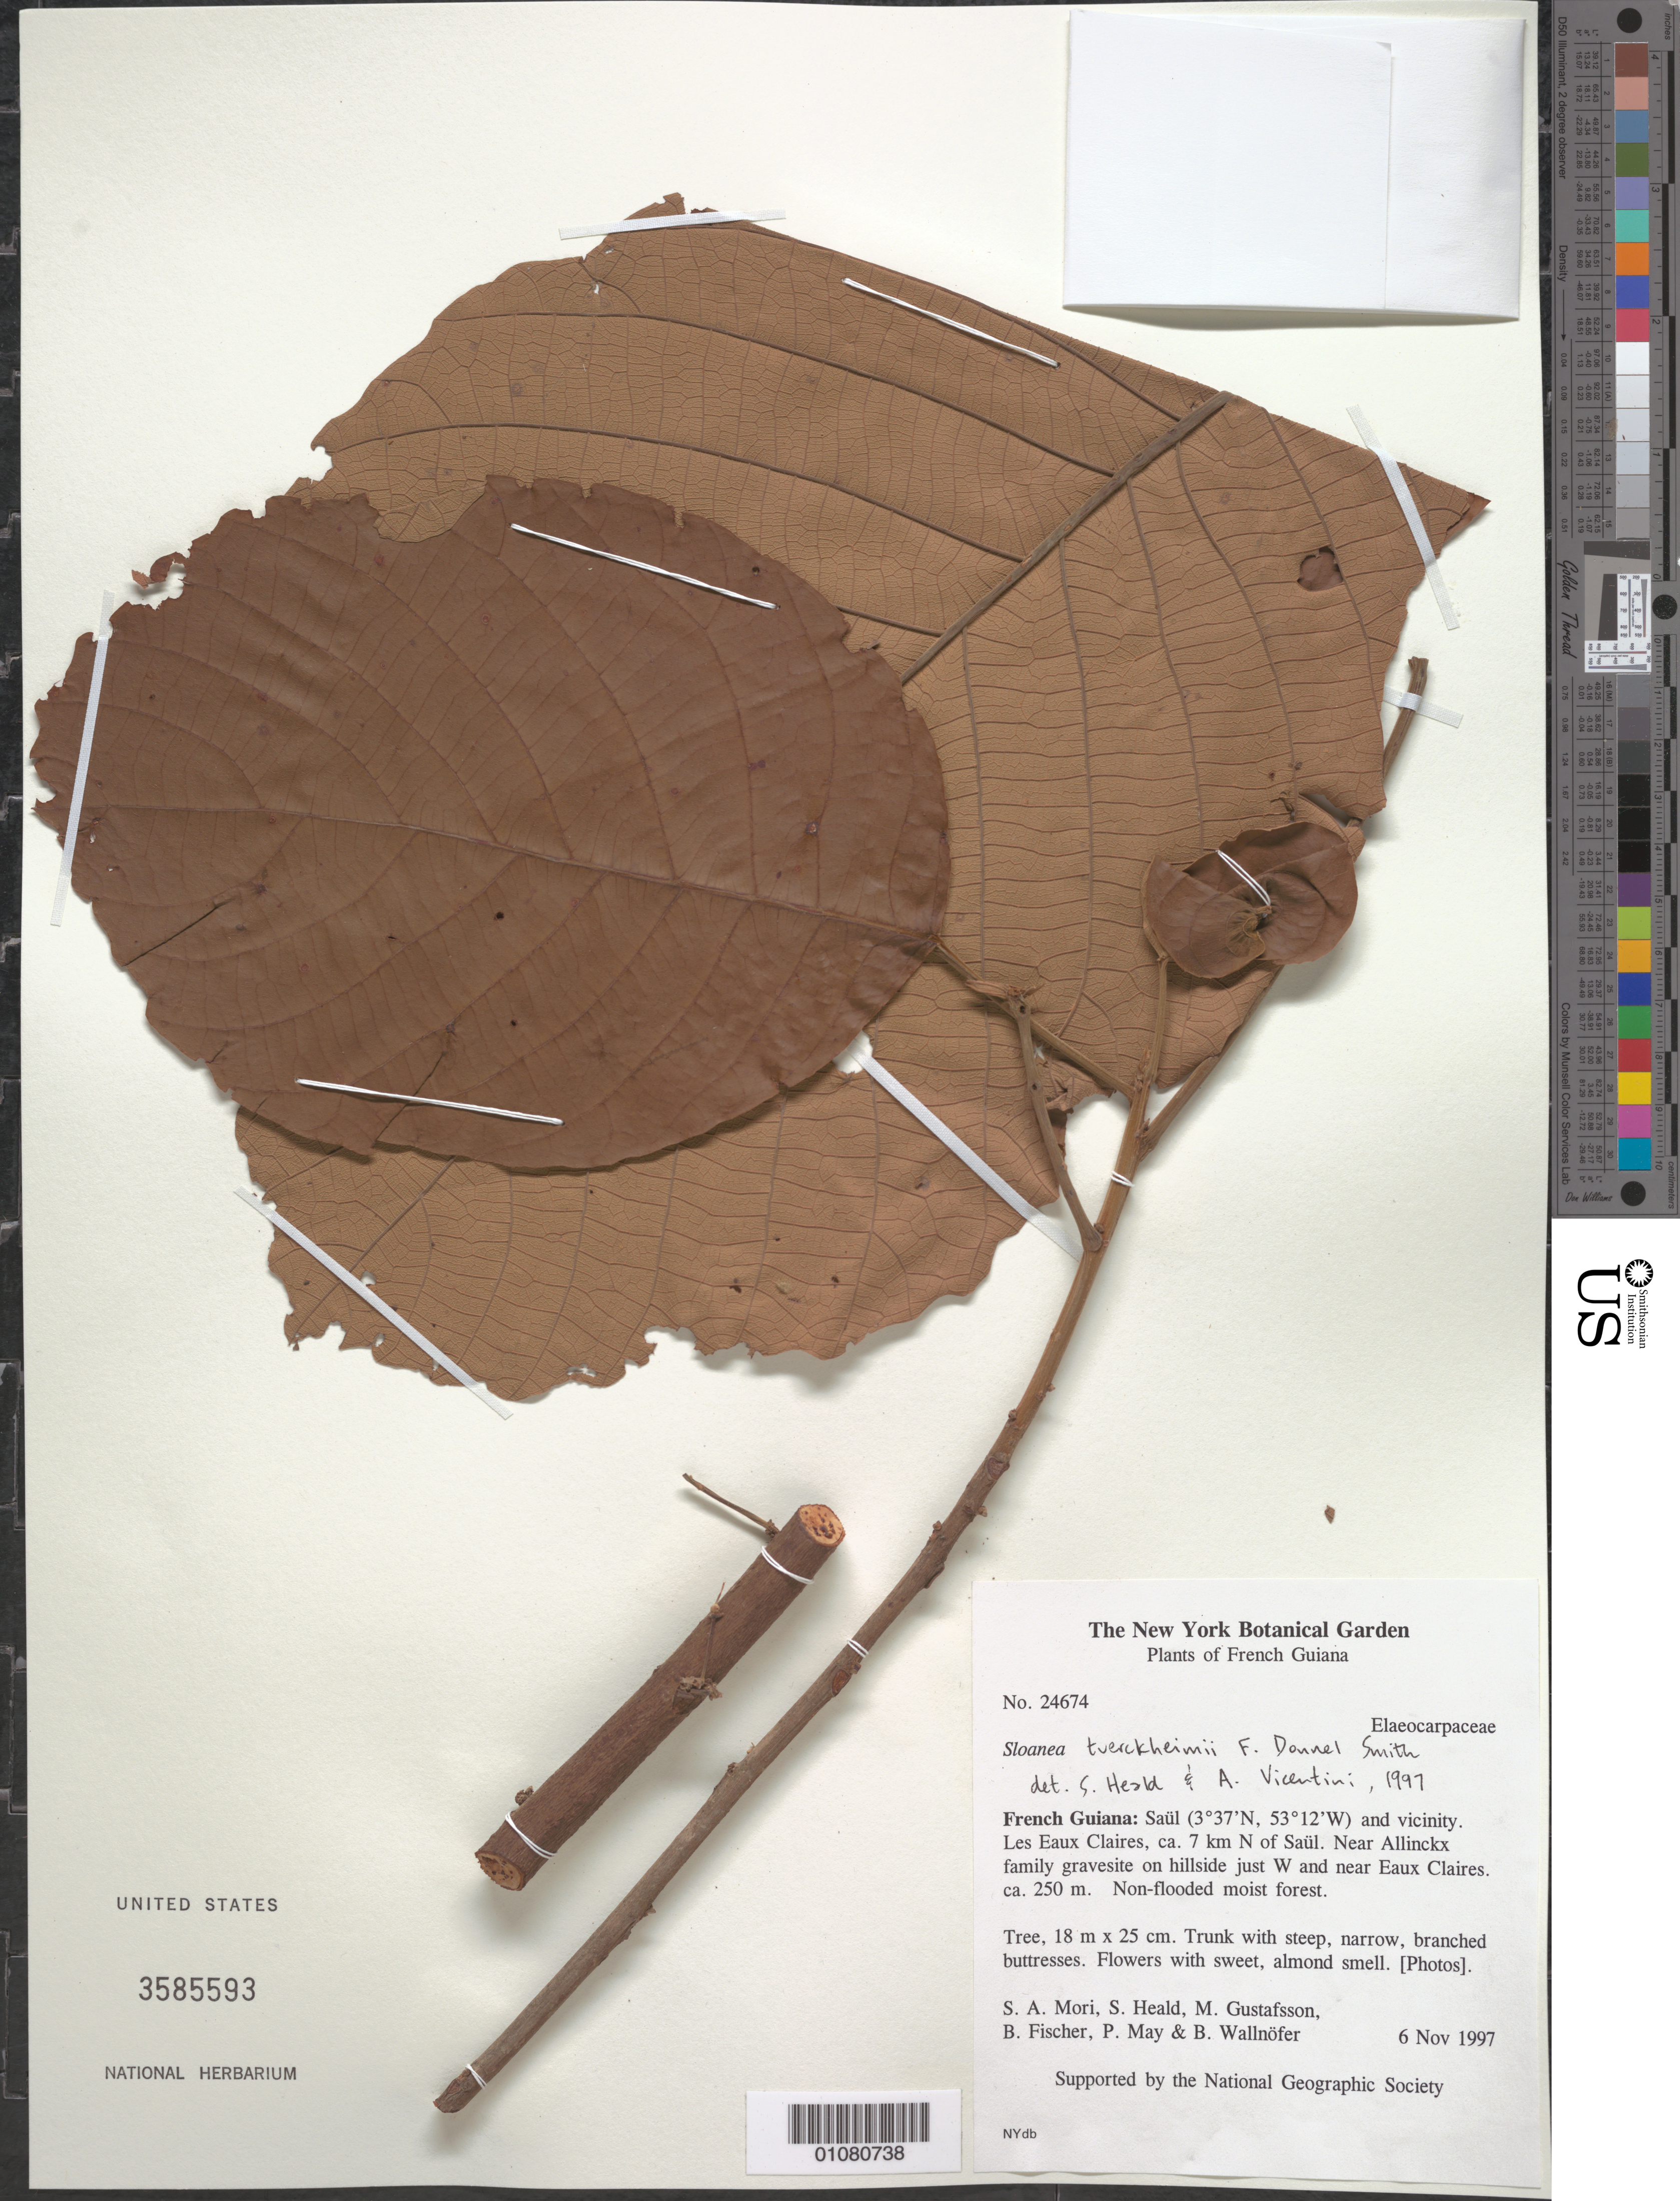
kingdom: Plantae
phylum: Tracheophyta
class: Magnoliopsida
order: Oxalidales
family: Elaeocarpaceae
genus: Sloanea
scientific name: Sloanea tuerckheimii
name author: Donn. Sm.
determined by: Heald, S.; Vicentini, A.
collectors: S. Mori, S. Heald, M. H. Gustafsson, B. Fischer, P. F. May & B. Wallnöfer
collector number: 24674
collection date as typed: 6-Nov-97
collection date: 1997-11-06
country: French Guiana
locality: Saül and vic., Les Eaux Claires, ca. 7 km N of Saül. near Allinckx family gravesite on hillside just W and near Eaux Claires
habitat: Non-flooded moist forest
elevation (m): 250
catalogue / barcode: US 3585593